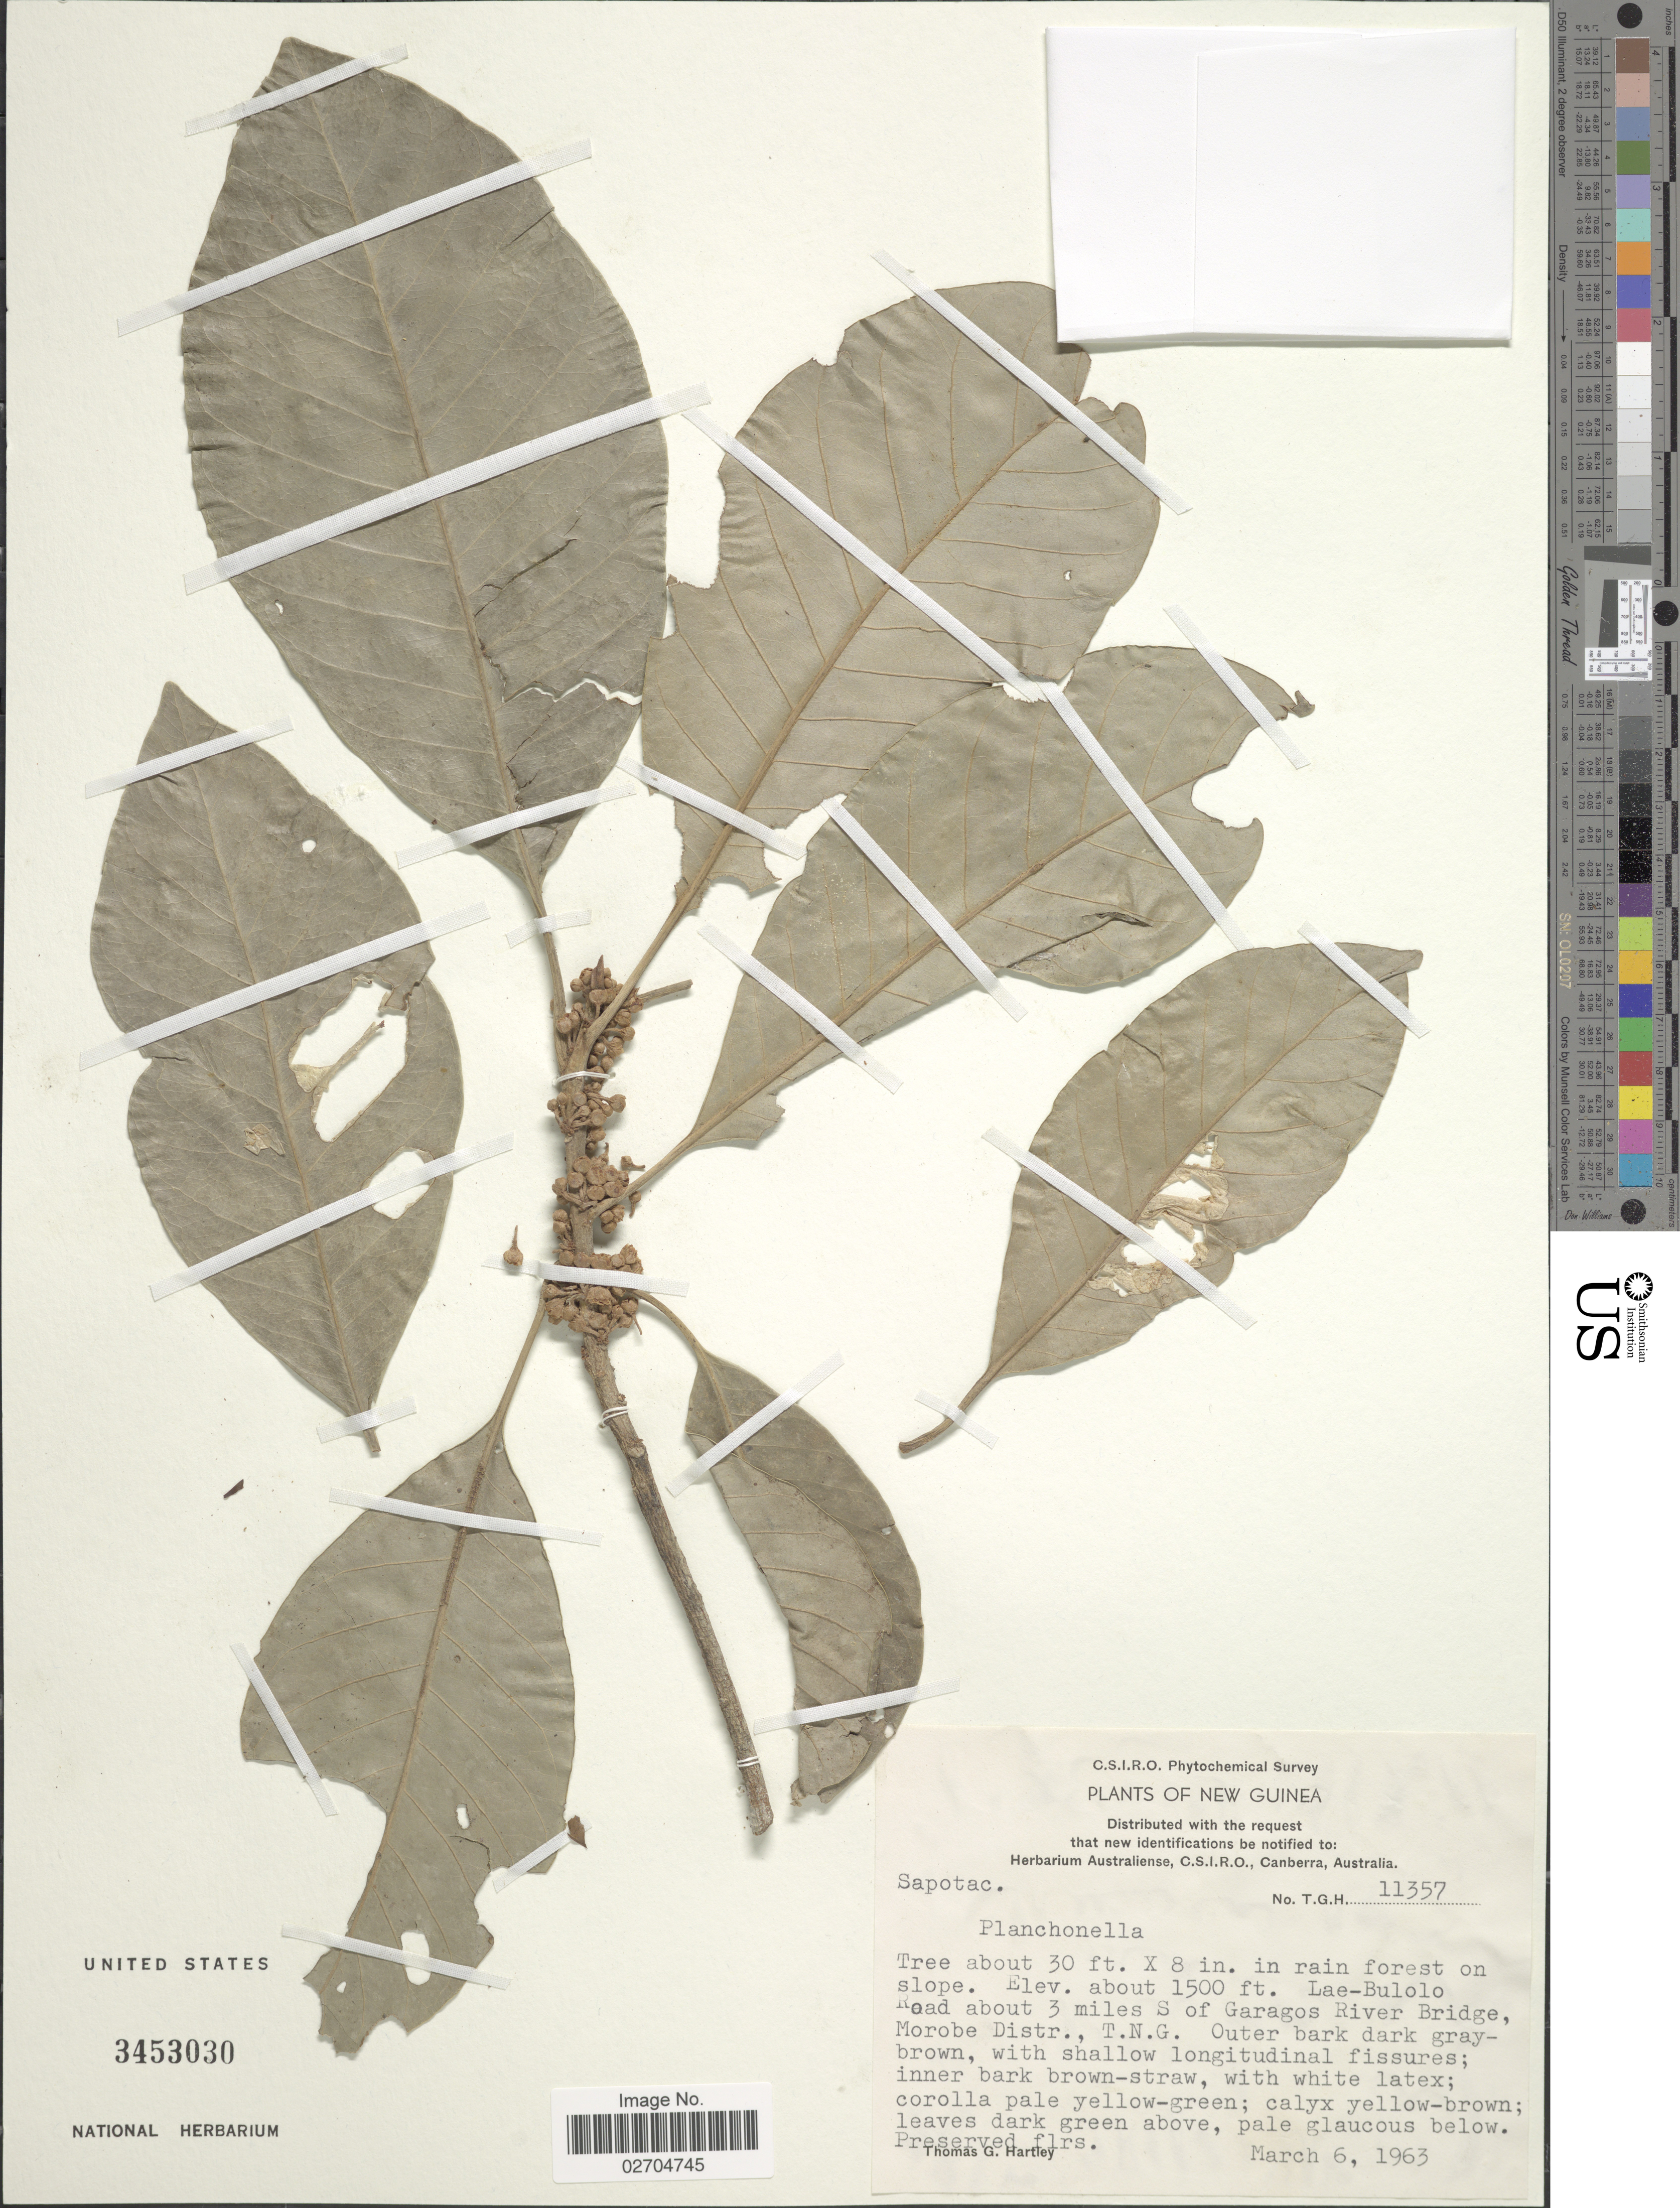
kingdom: Plantae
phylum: Tracheophyta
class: Magnoliopsida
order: Ericales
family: Sapotaceae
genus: Planchonella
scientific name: Planchonella sp.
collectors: T. G. Hartley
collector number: T.G.H. 11357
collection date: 1963-03-06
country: Papua New Guinea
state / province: Morobe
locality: New Guinea. Lae-Bulolo Road about 3 miles S of Garagos River Bridge, T.N.G.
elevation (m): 457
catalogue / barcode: US 3453030